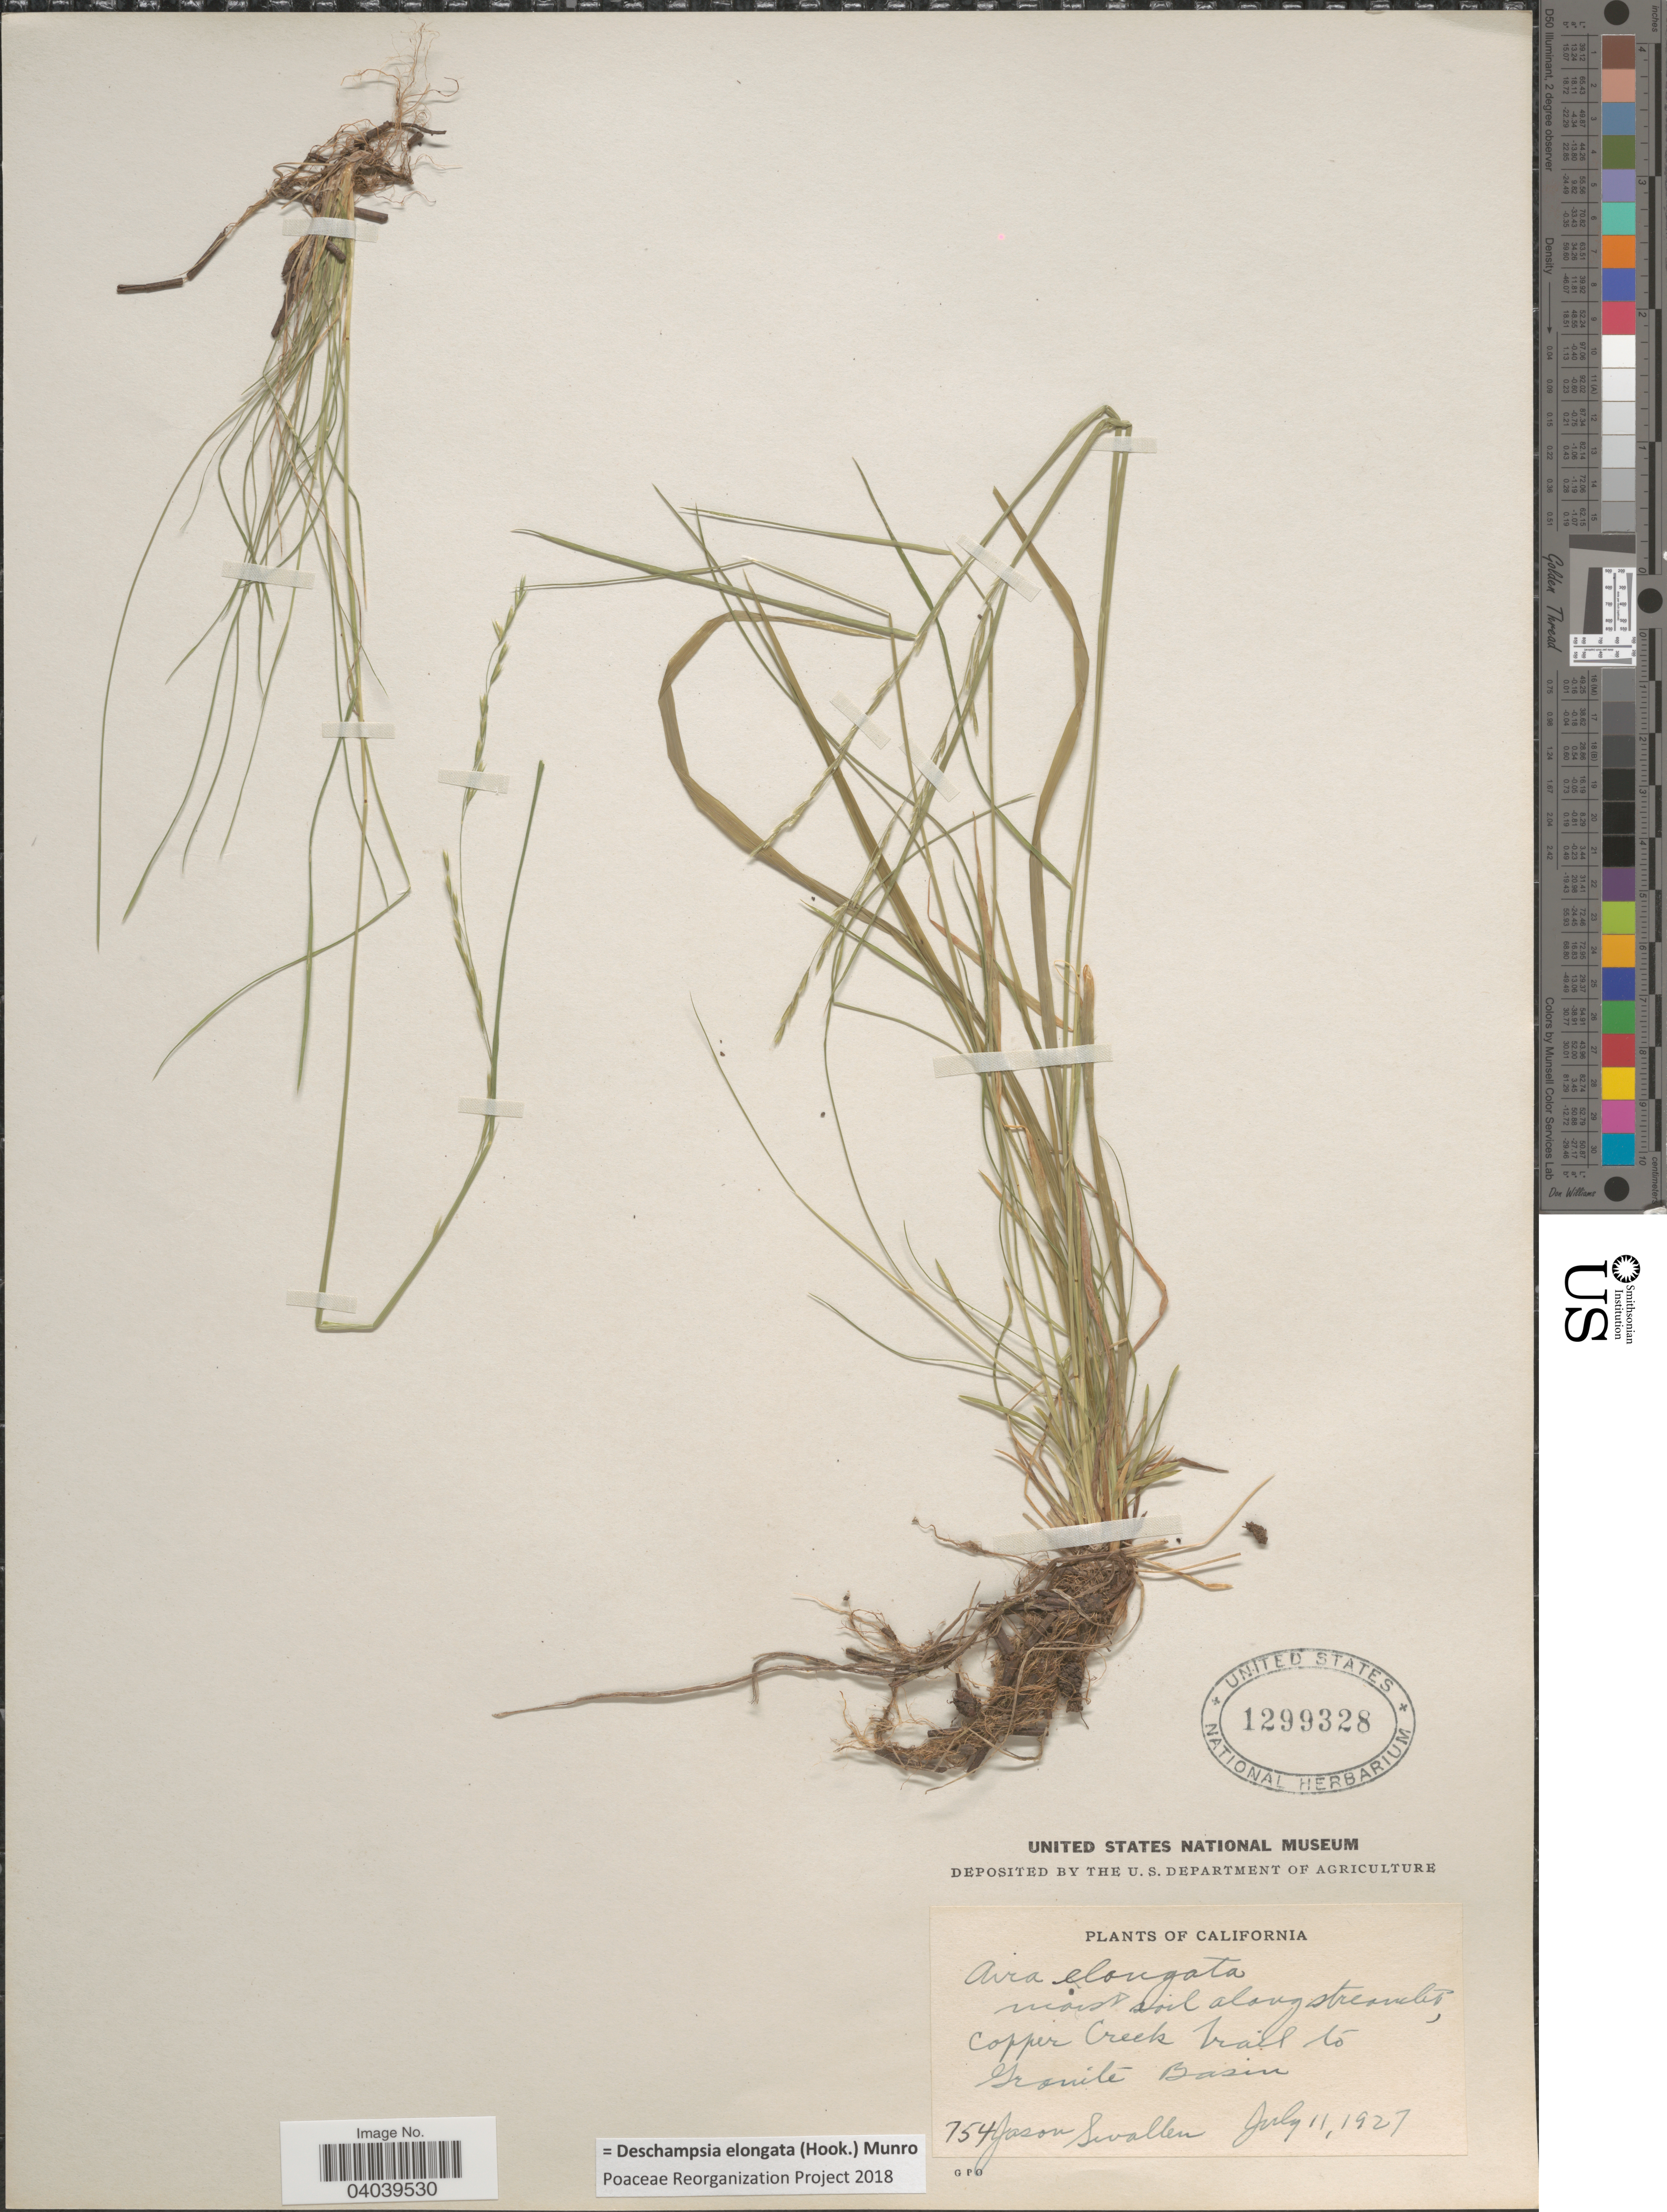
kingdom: Plantae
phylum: Tracheophyta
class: Liliopsida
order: Poales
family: Poaceae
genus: Deschampsia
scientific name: Deschampsia elongata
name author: (Hook.) Munro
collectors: J. R. Swallen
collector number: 754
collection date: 1927-07-11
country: United States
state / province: California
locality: Moist soil along streamlet, Copper Creek Trail to Granite Basin.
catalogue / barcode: US 1299328